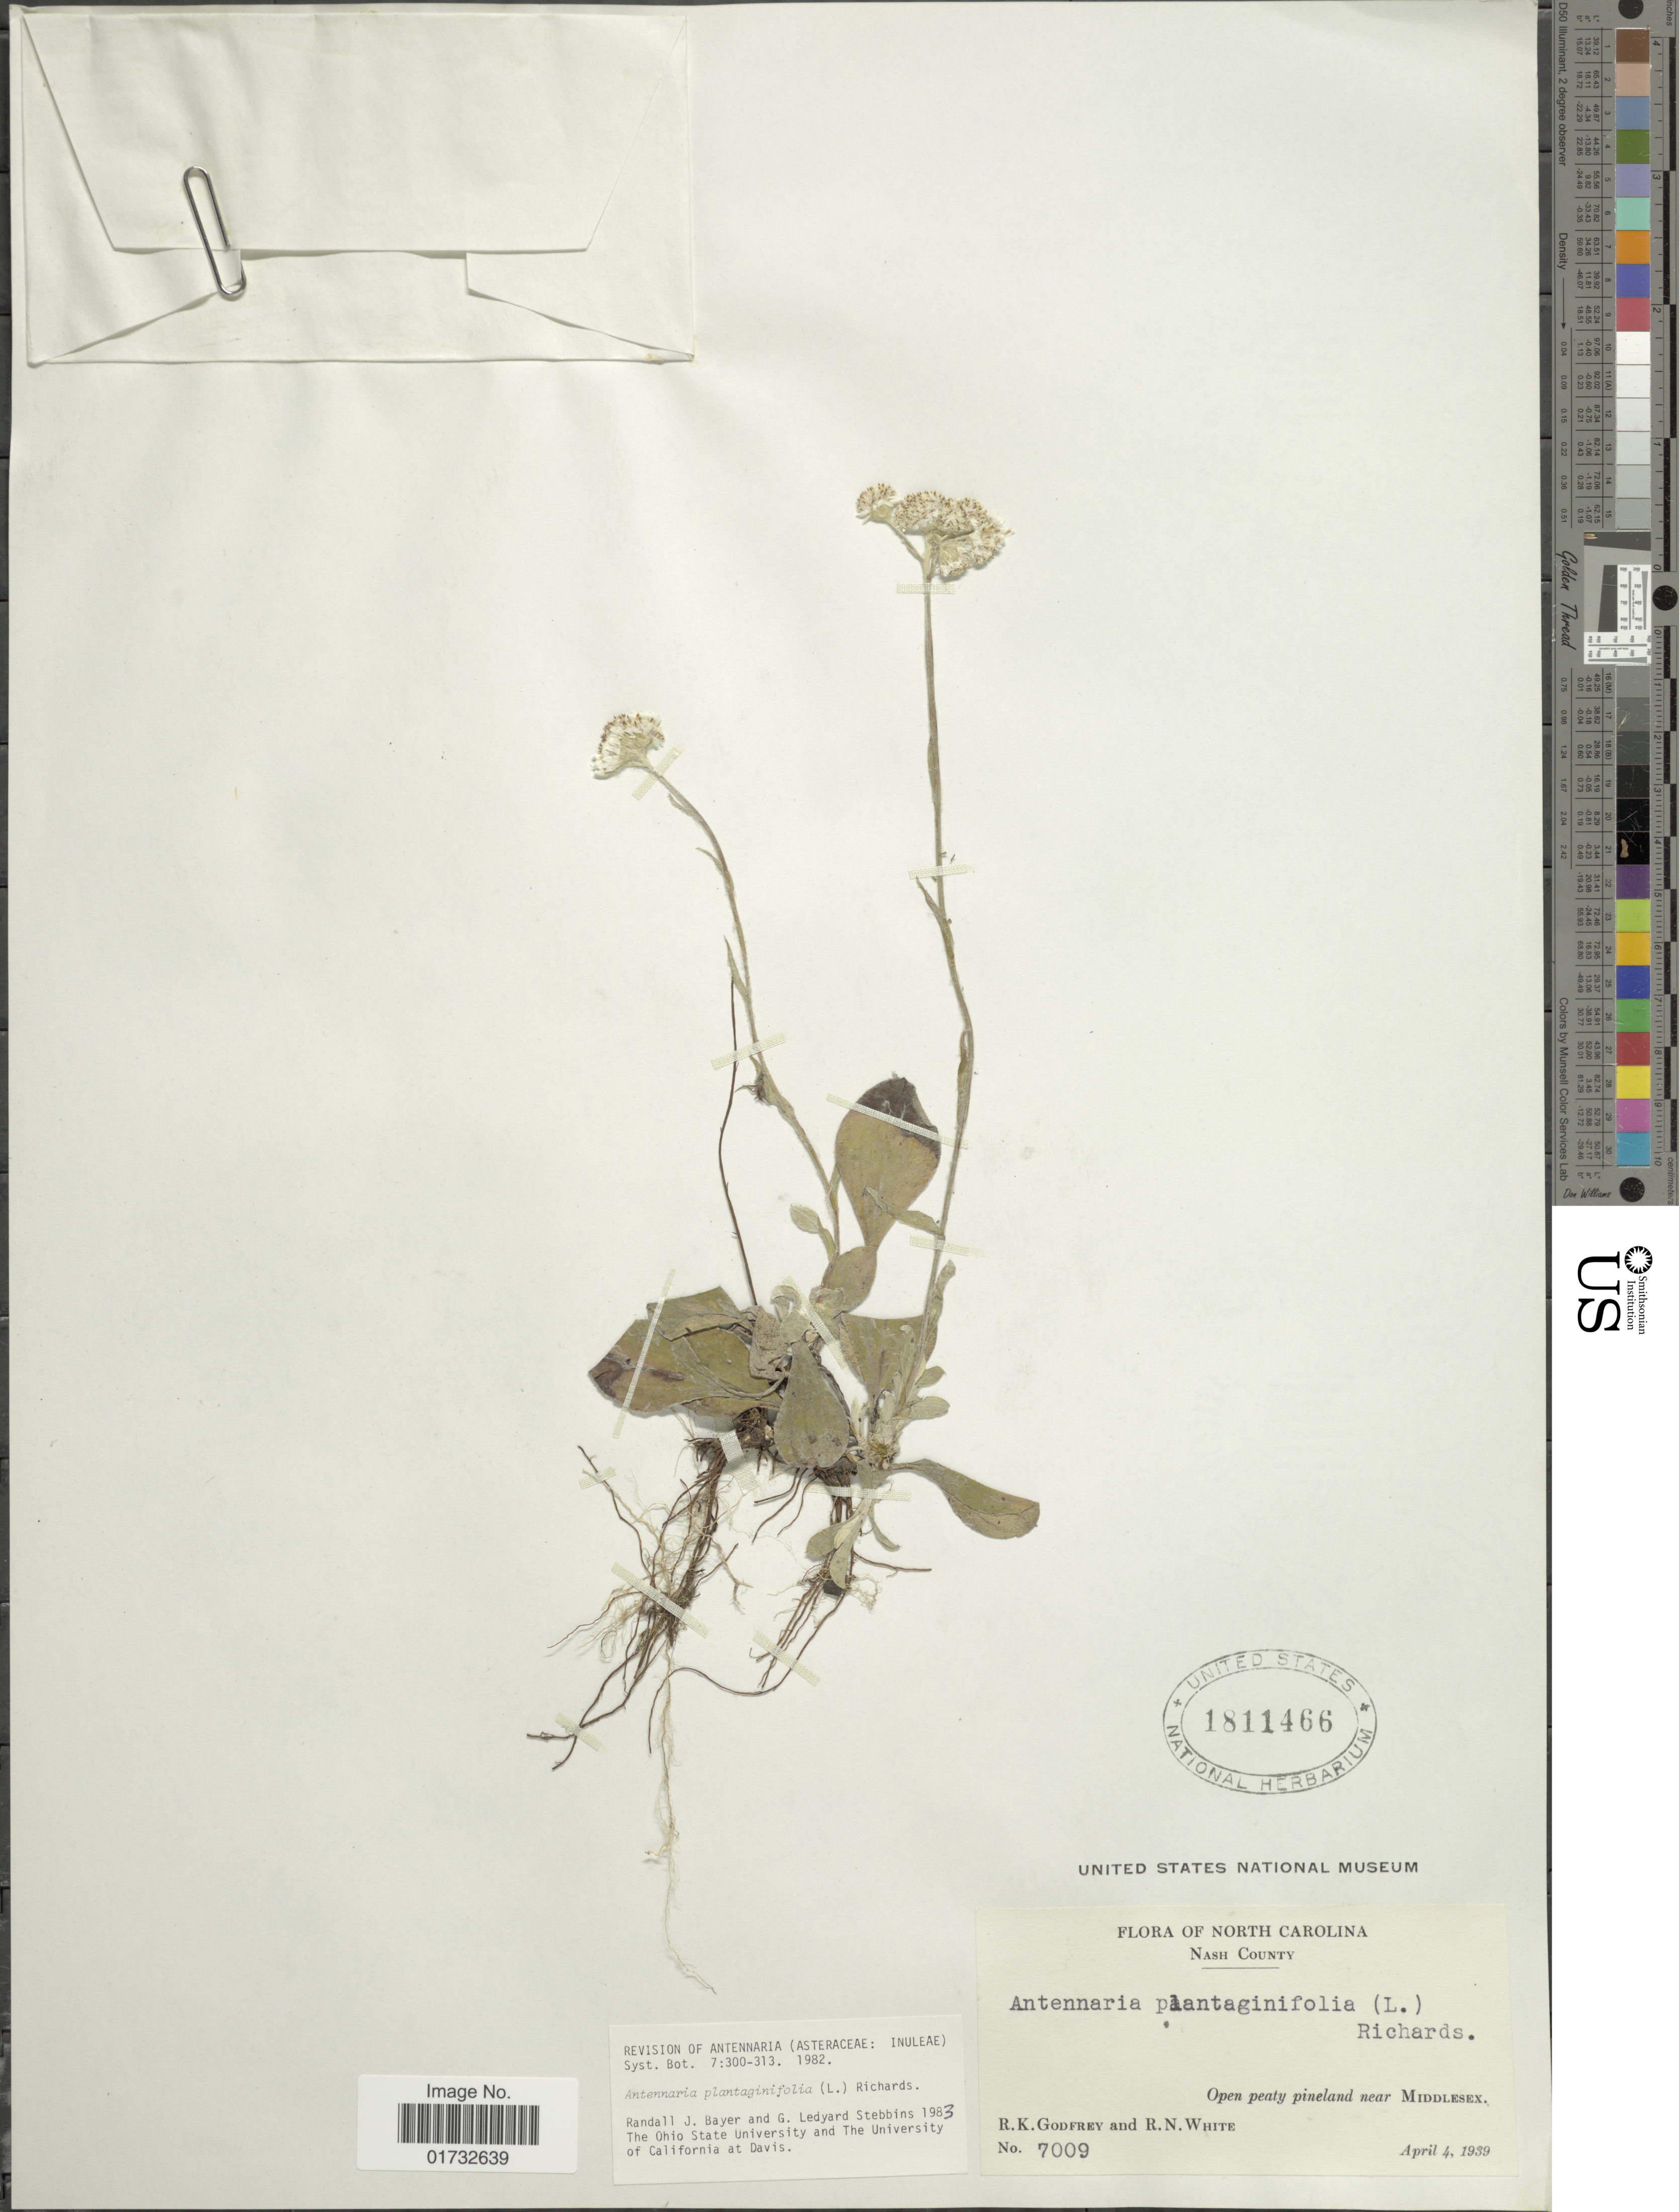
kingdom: Plantae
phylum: Tracheophyta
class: Magnoliopsida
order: Asterales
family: Asteraceae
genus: Antennaria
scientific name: Antennaria plantaginifolia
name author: (L.) Richardson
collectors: R. K. Godfrey & R. N. White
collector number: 7009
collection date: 1939-04-04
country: United States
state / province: North Carolina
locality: Nash County. near Middlesex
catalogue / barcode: US 1811466